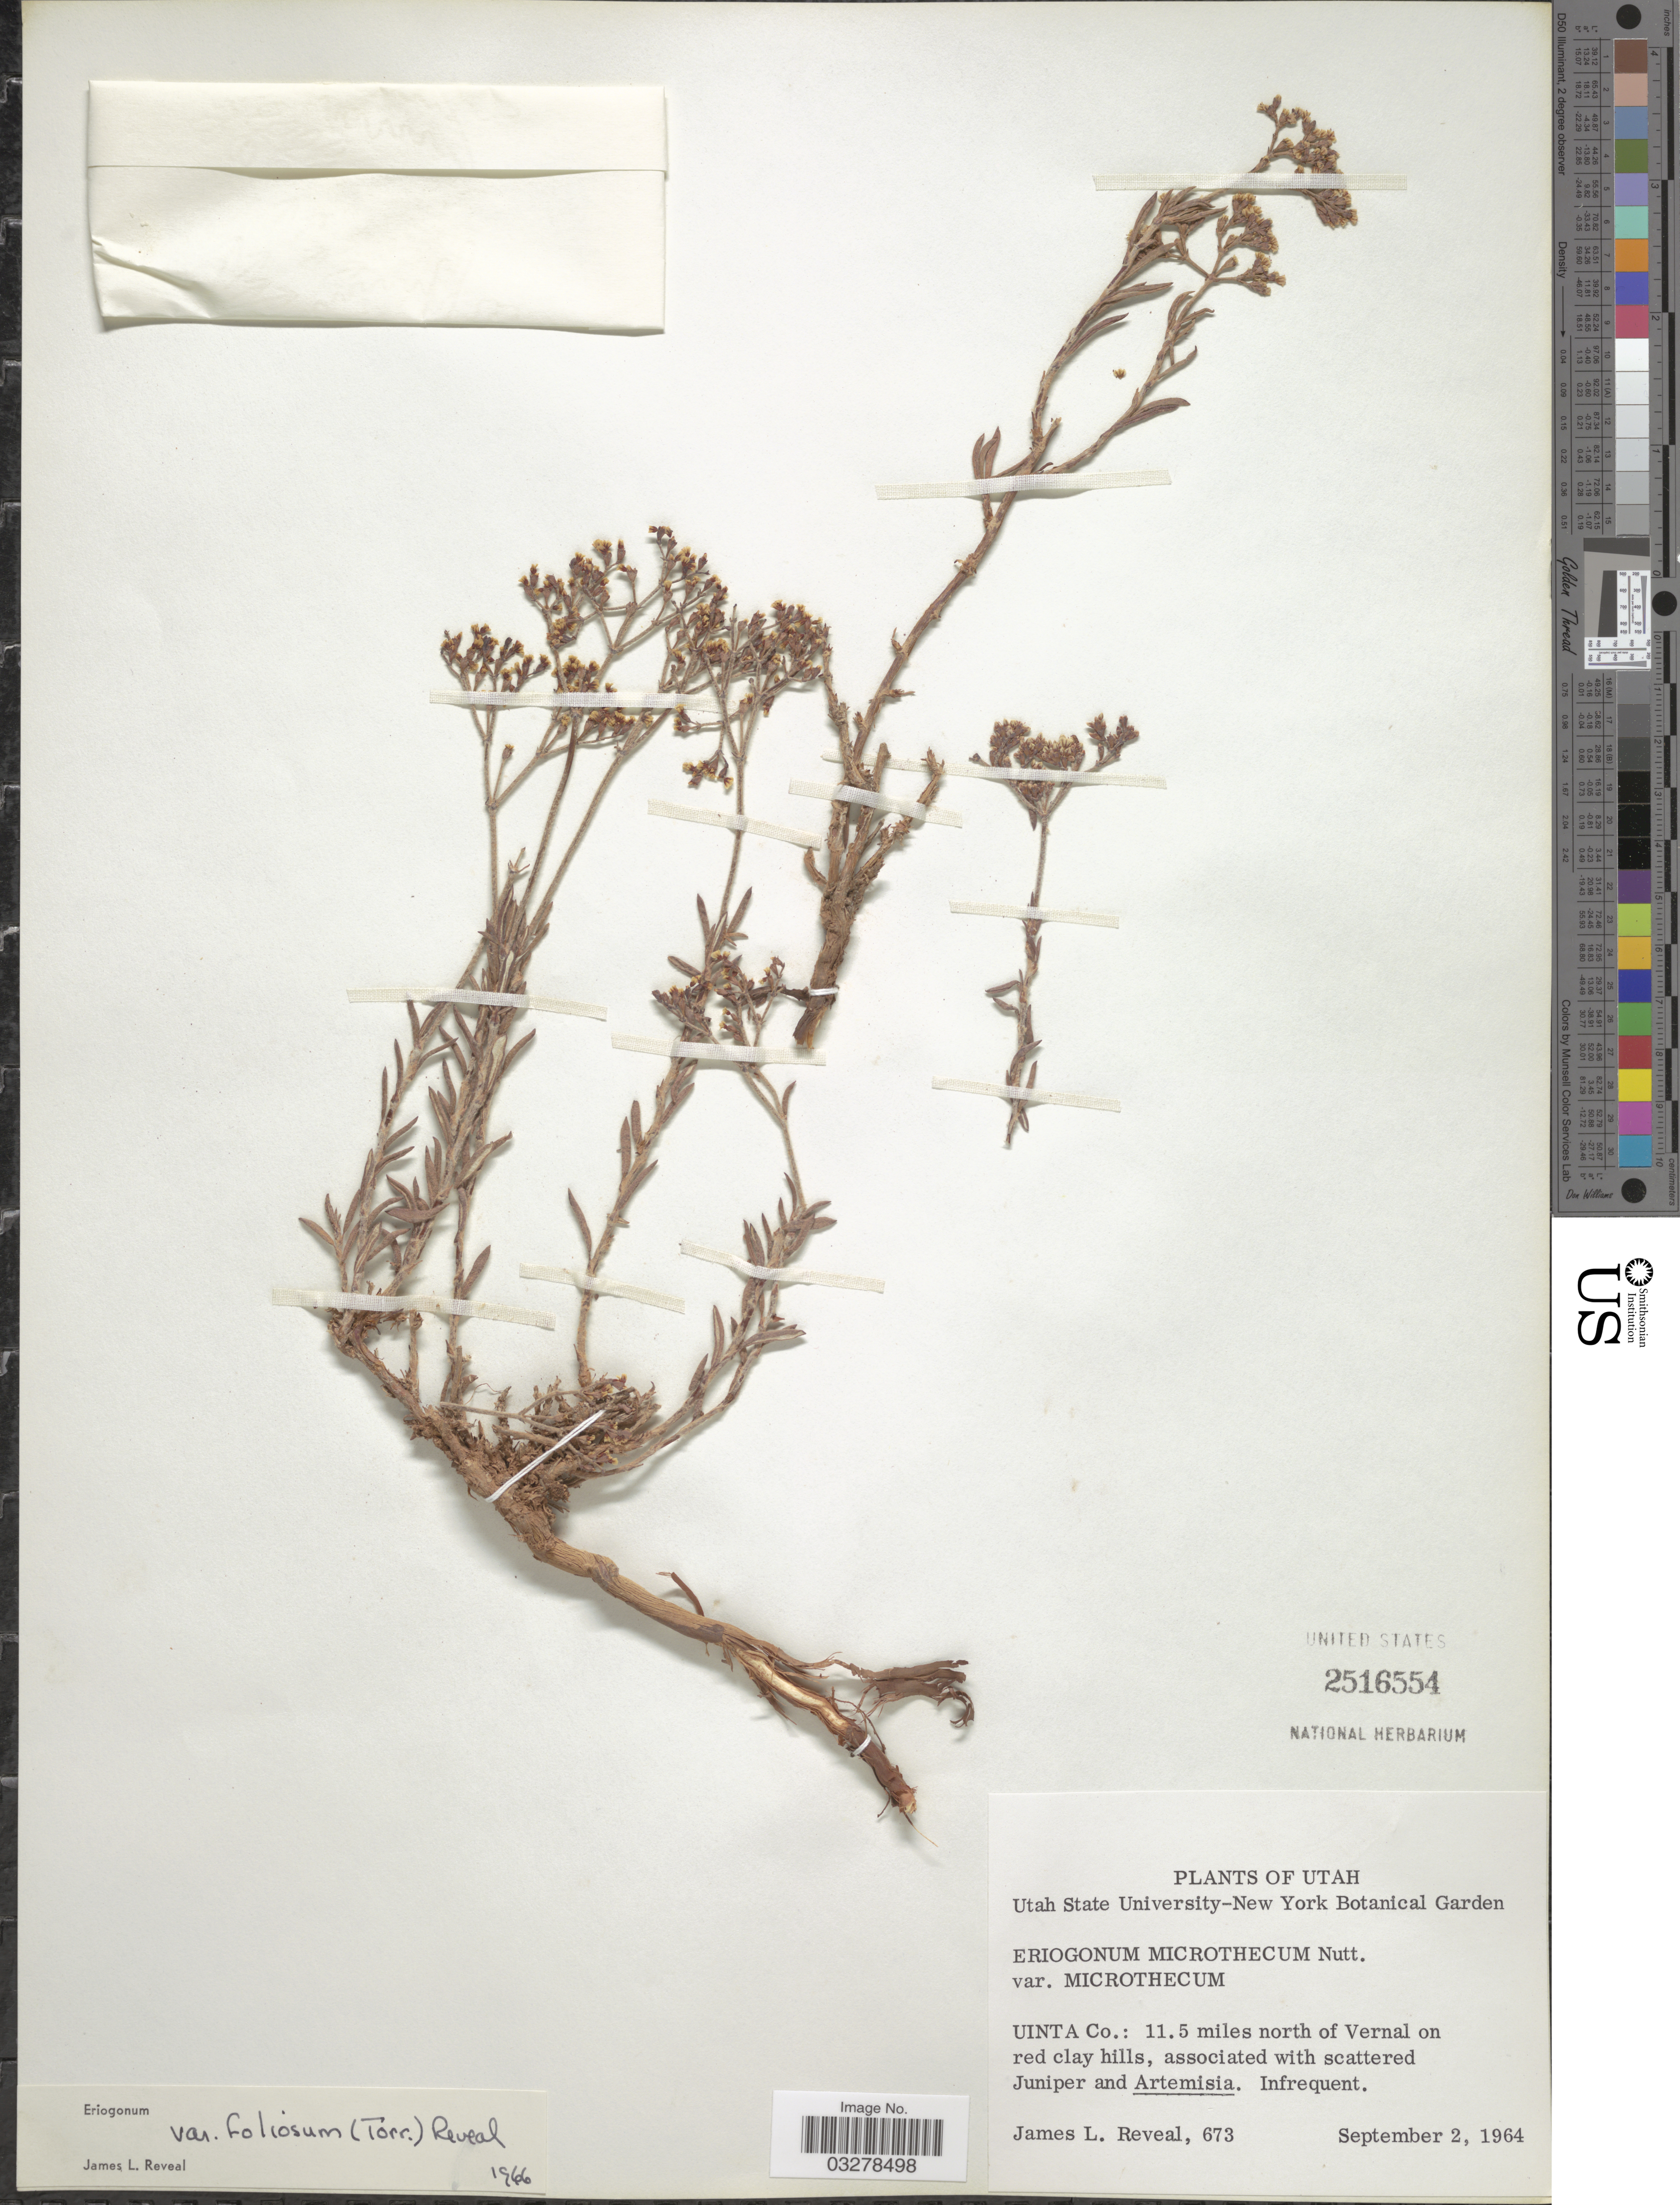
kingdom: Plantae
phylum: Tracheophyta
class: Magnoliopsida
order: Caryophyllales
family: Polygonaceae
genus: Eriogonum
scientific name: Eriogonum microtheca var. foliosum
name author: (Torr. & A. Gray) Reveal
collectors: J. L. Reveal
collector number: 673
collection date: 1964-09-02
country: United States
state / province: Utah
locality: Uinta Co.: 11.5 miles north of Vernal on red clay hills.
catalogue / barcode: US 2516554